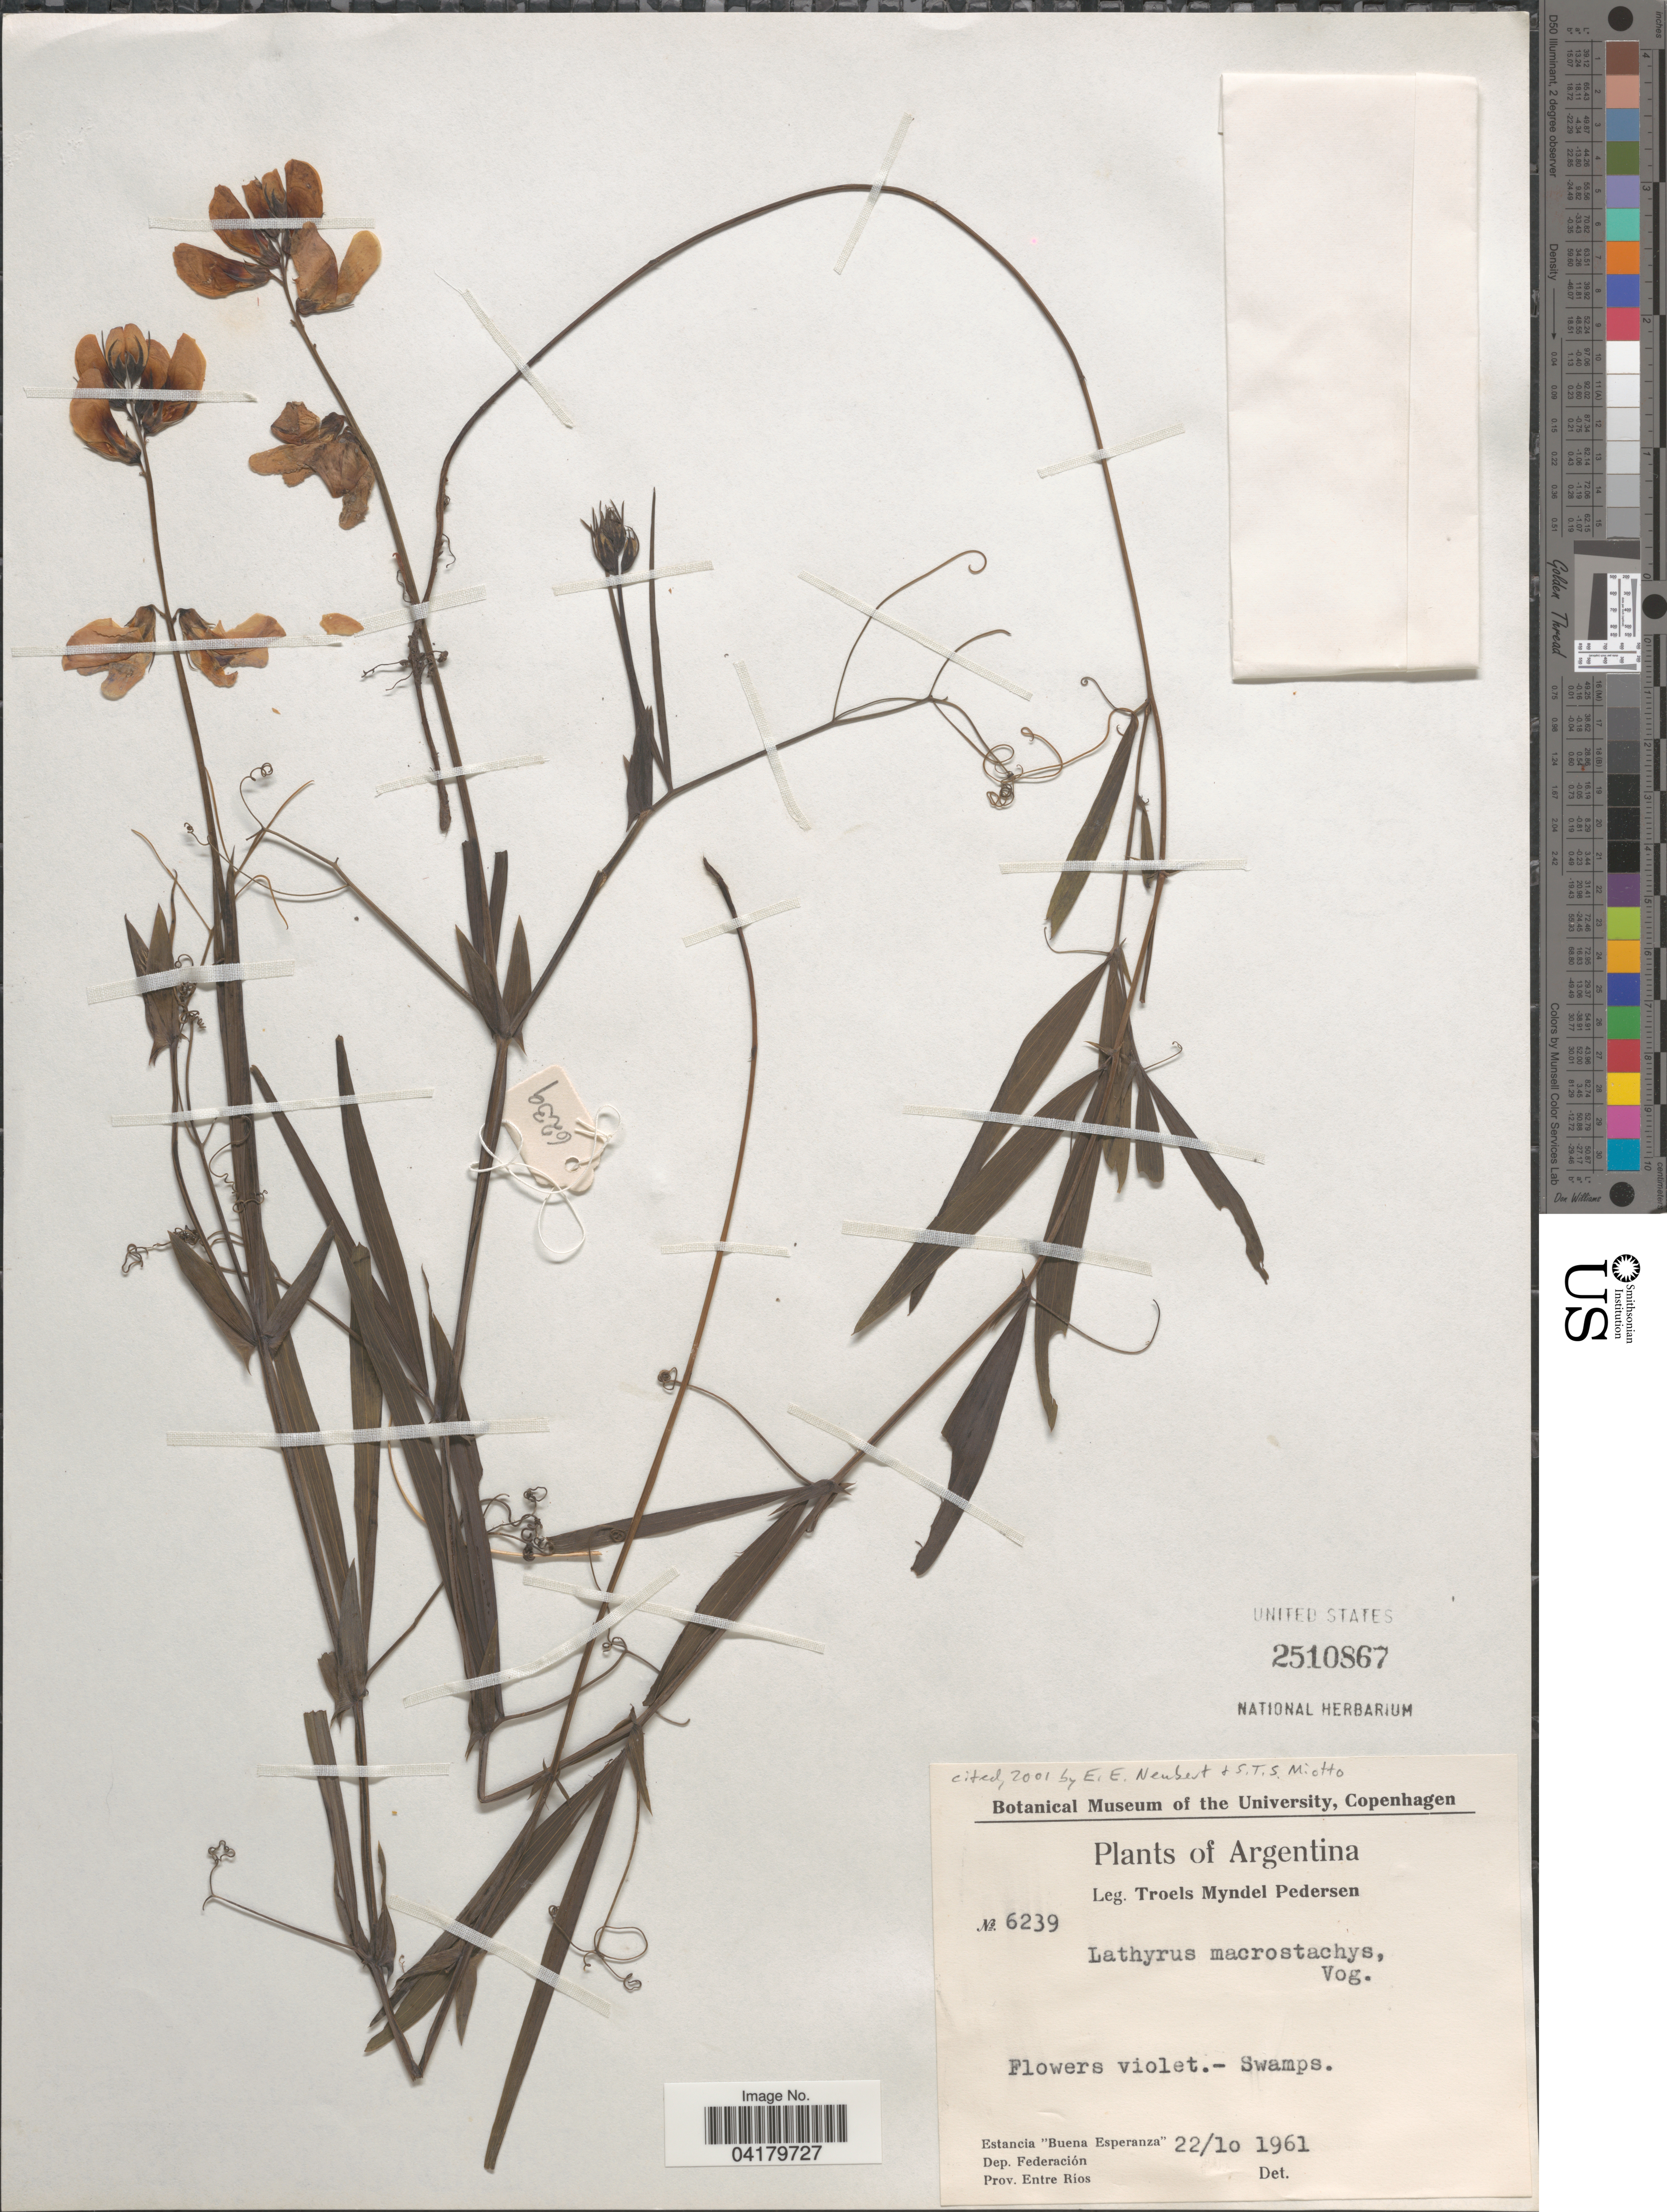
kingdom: Plantae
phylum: Tracheophyta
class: Magnoliopsida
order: Fabales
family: Fabaceae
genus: Lathyrus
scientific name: Lathyrus macrostachys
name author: Vogel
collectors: T. Pederson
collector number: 6239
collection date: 1961-10-22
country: Argentina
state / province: Entre Rios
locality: Estancia "Buena Esperanza". Dep. Federación.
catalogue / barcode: US 2510867